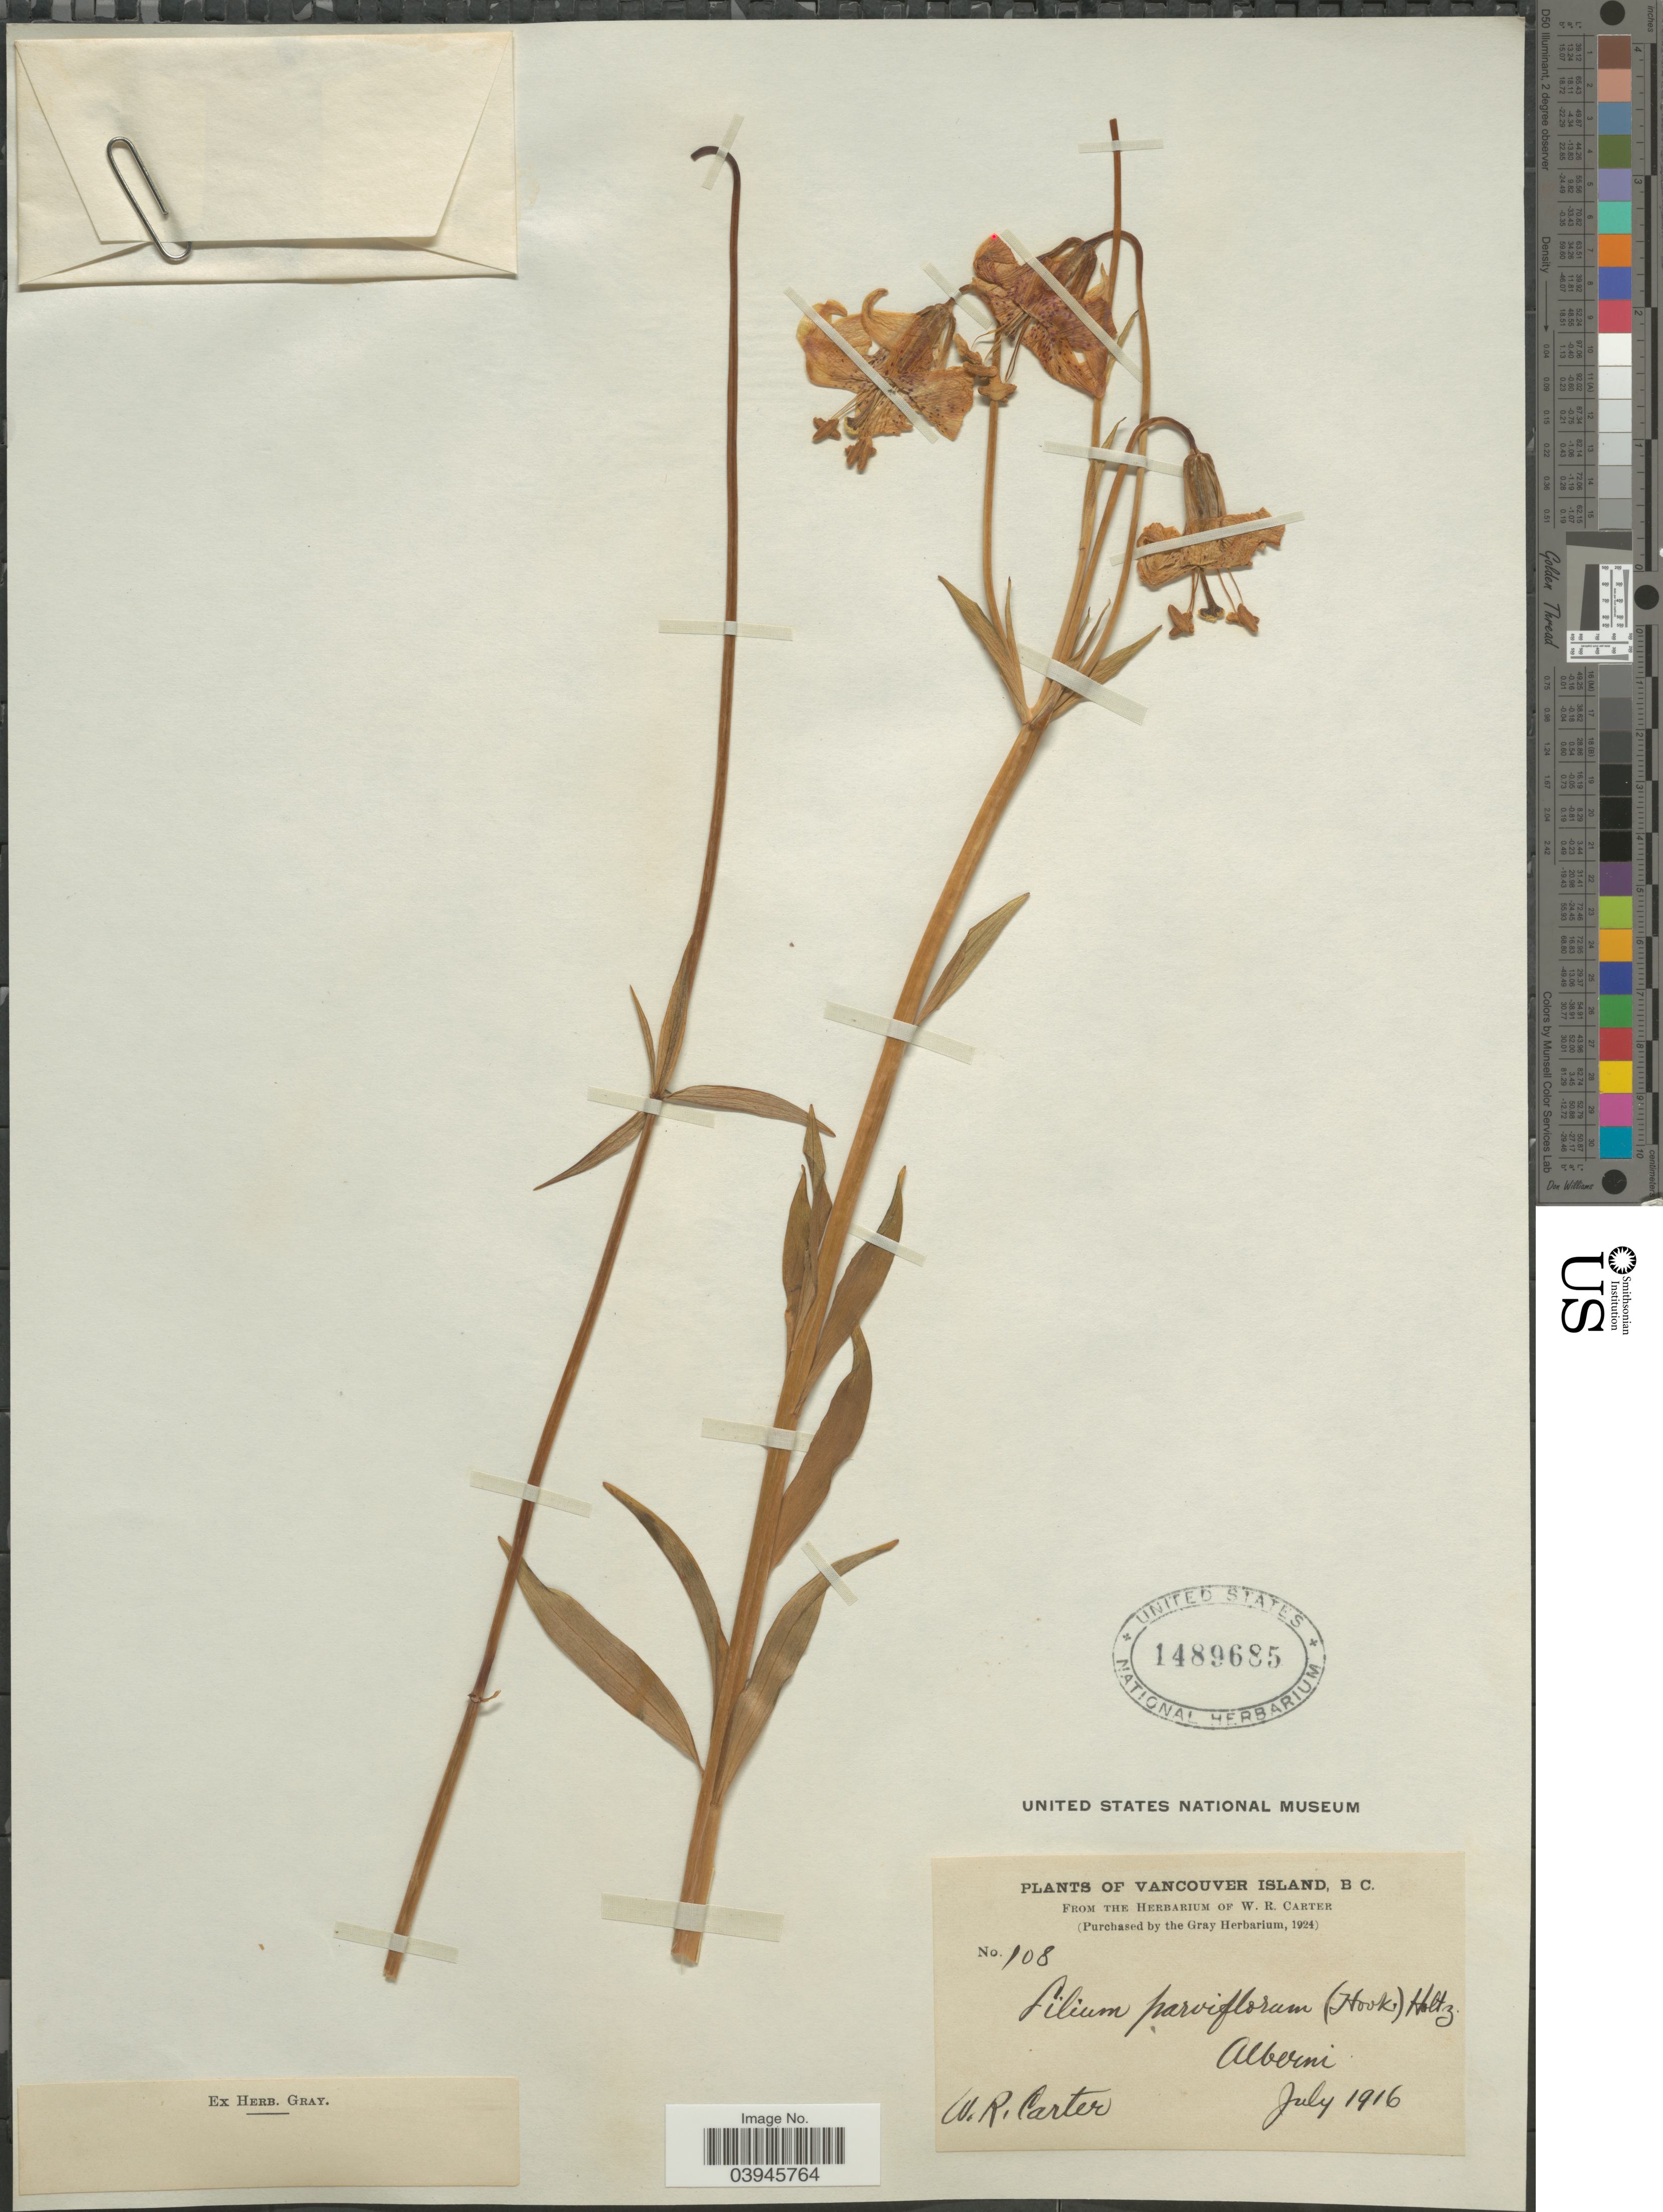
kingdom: Plantae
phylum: Tracheophyta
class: Liliopsida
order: Liliales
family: Liliaceae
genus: Lilium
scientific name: Lilium columbianum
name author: Leichtlin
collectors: W. R. Carter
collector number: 108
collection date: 1916-07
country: Canada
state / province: British Columbia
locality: Vancouver Island. Alberni.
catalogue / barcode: US 1489685